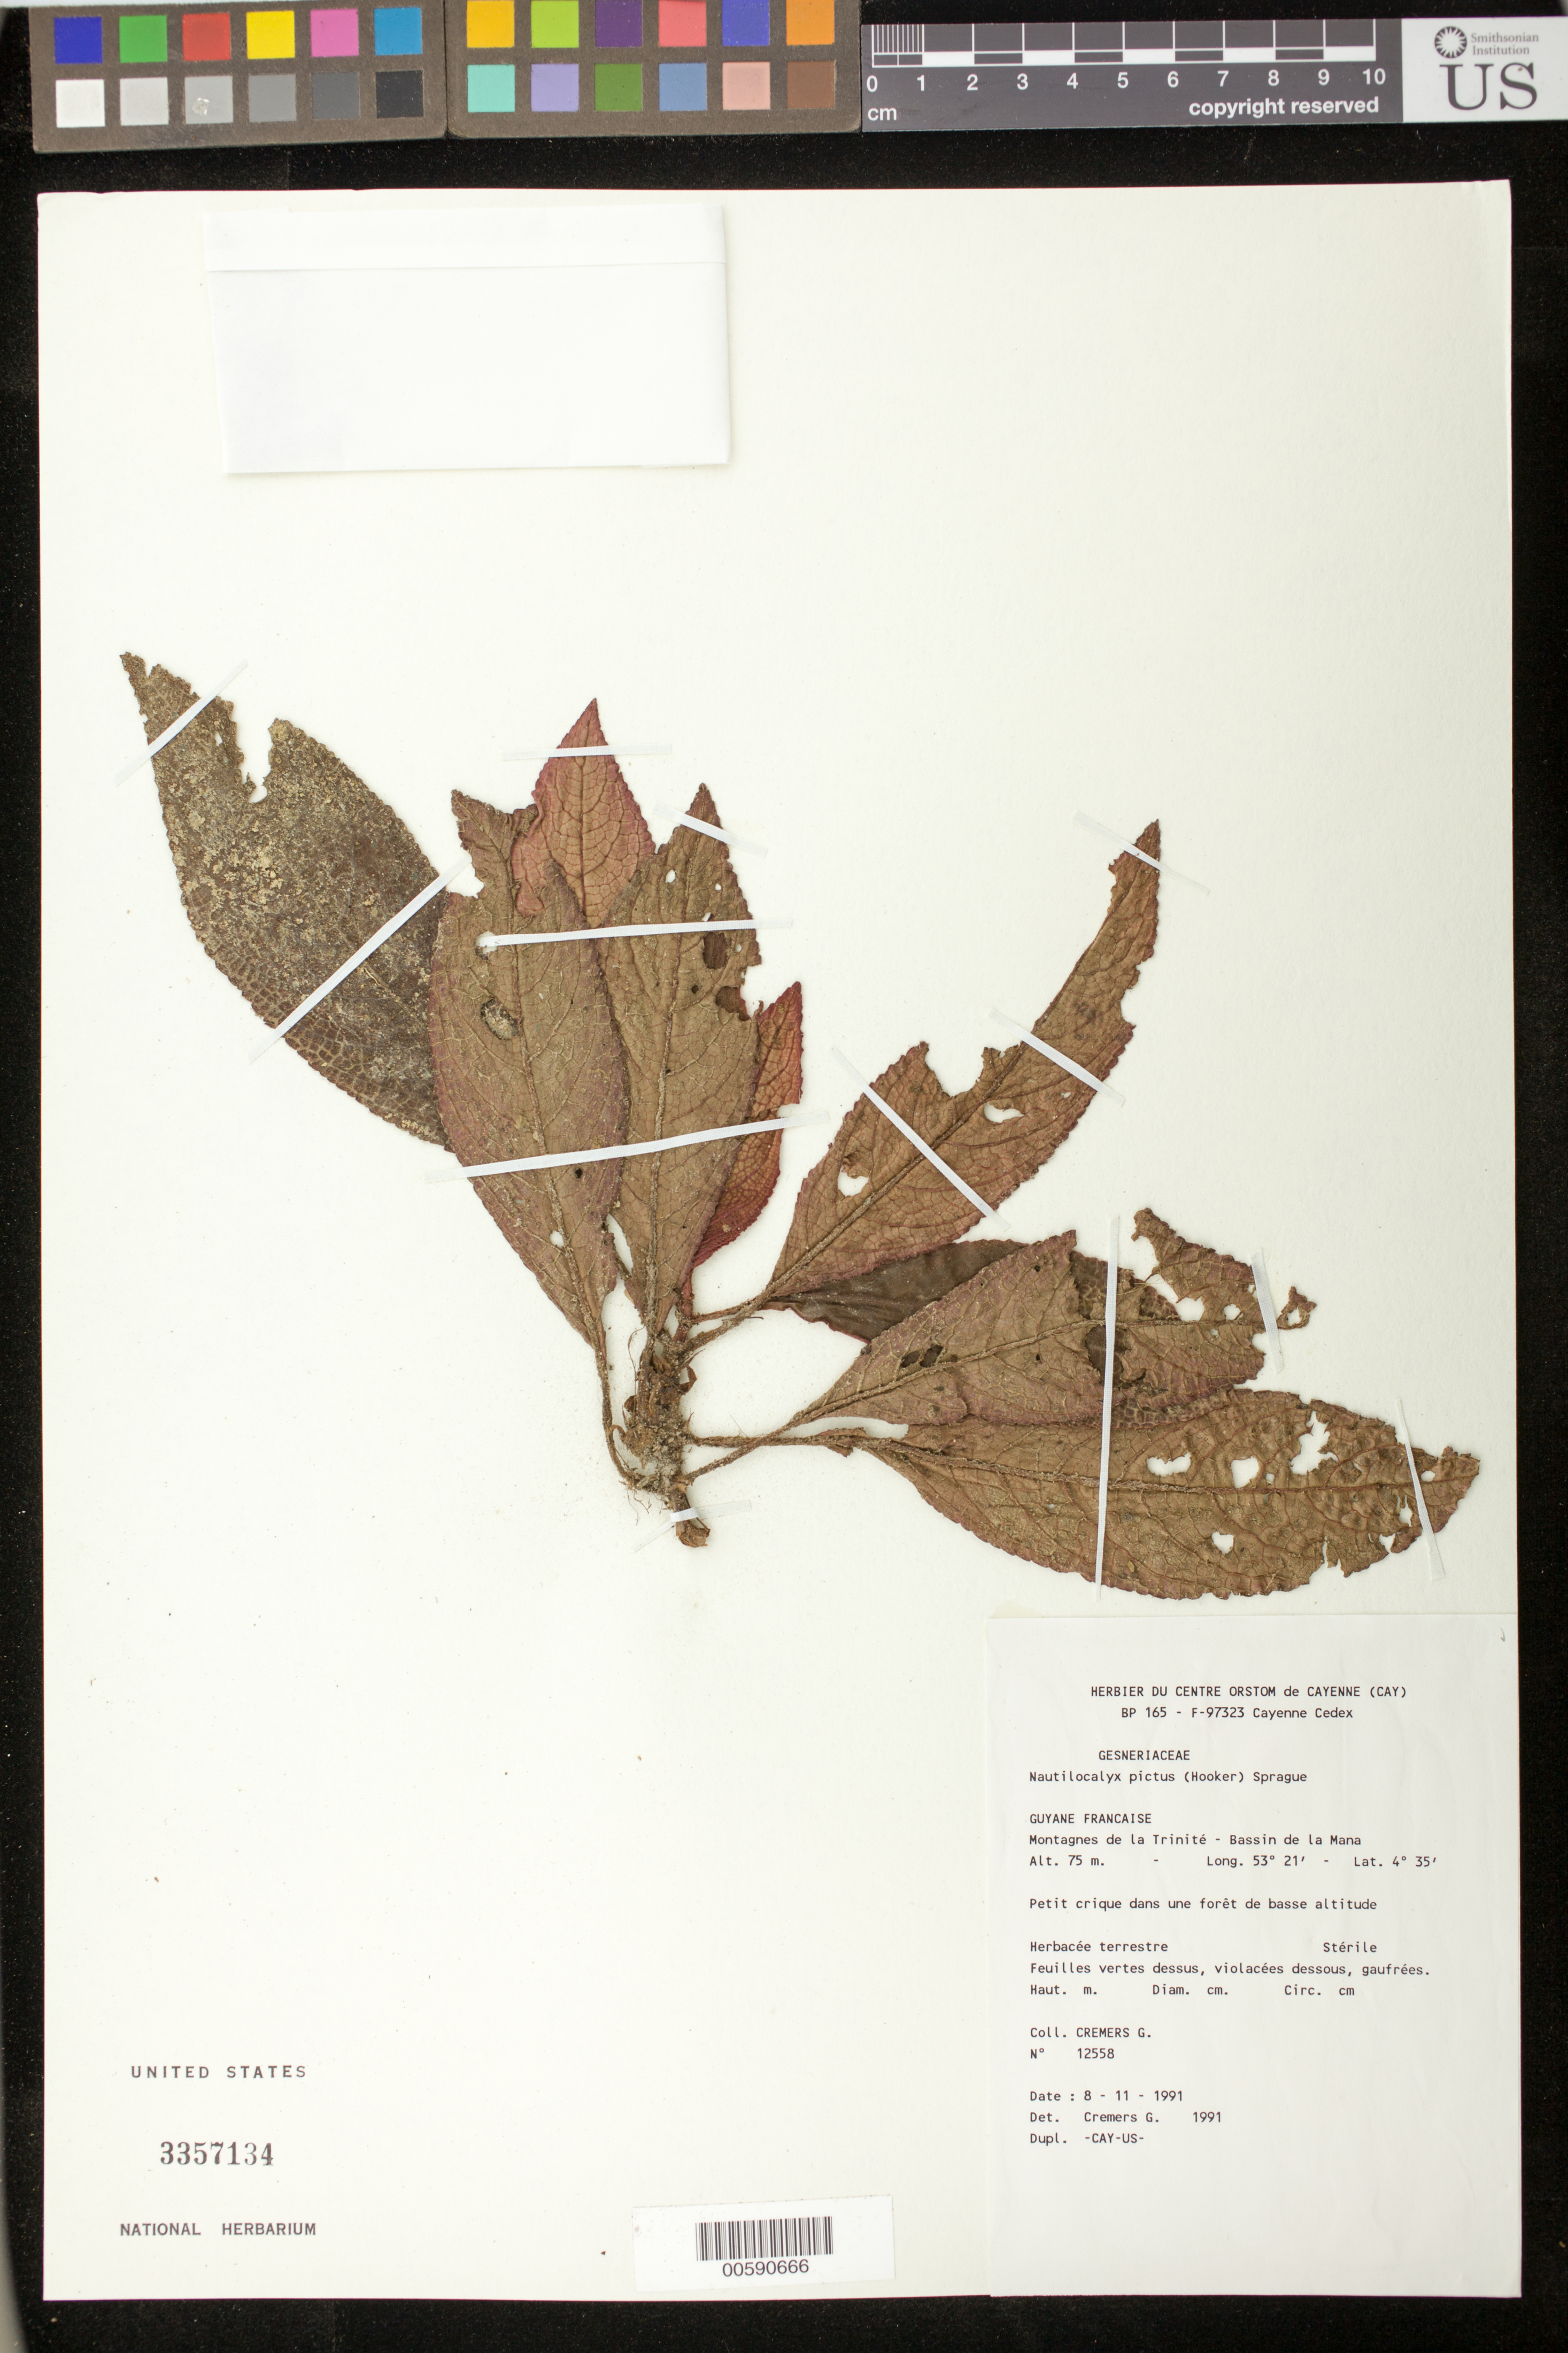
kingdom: Plantae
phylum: Tracheophyta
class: Magnoliopsida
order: Lamiales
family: Gesneriaceae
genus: Nautilocalyx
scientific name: Nautilocalyx pictus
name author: (Hook.) Sprague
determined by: Skog, Laurence E.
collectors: G. Cremers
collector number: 12558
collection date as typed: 08 Nov 1991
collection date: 1991-11-08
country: French Guiana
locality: Montagnes de la Trinité; bassin de la Mana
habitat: Petit crique dans une forêt de basse altitude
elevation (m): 75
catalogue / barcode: US 3357134